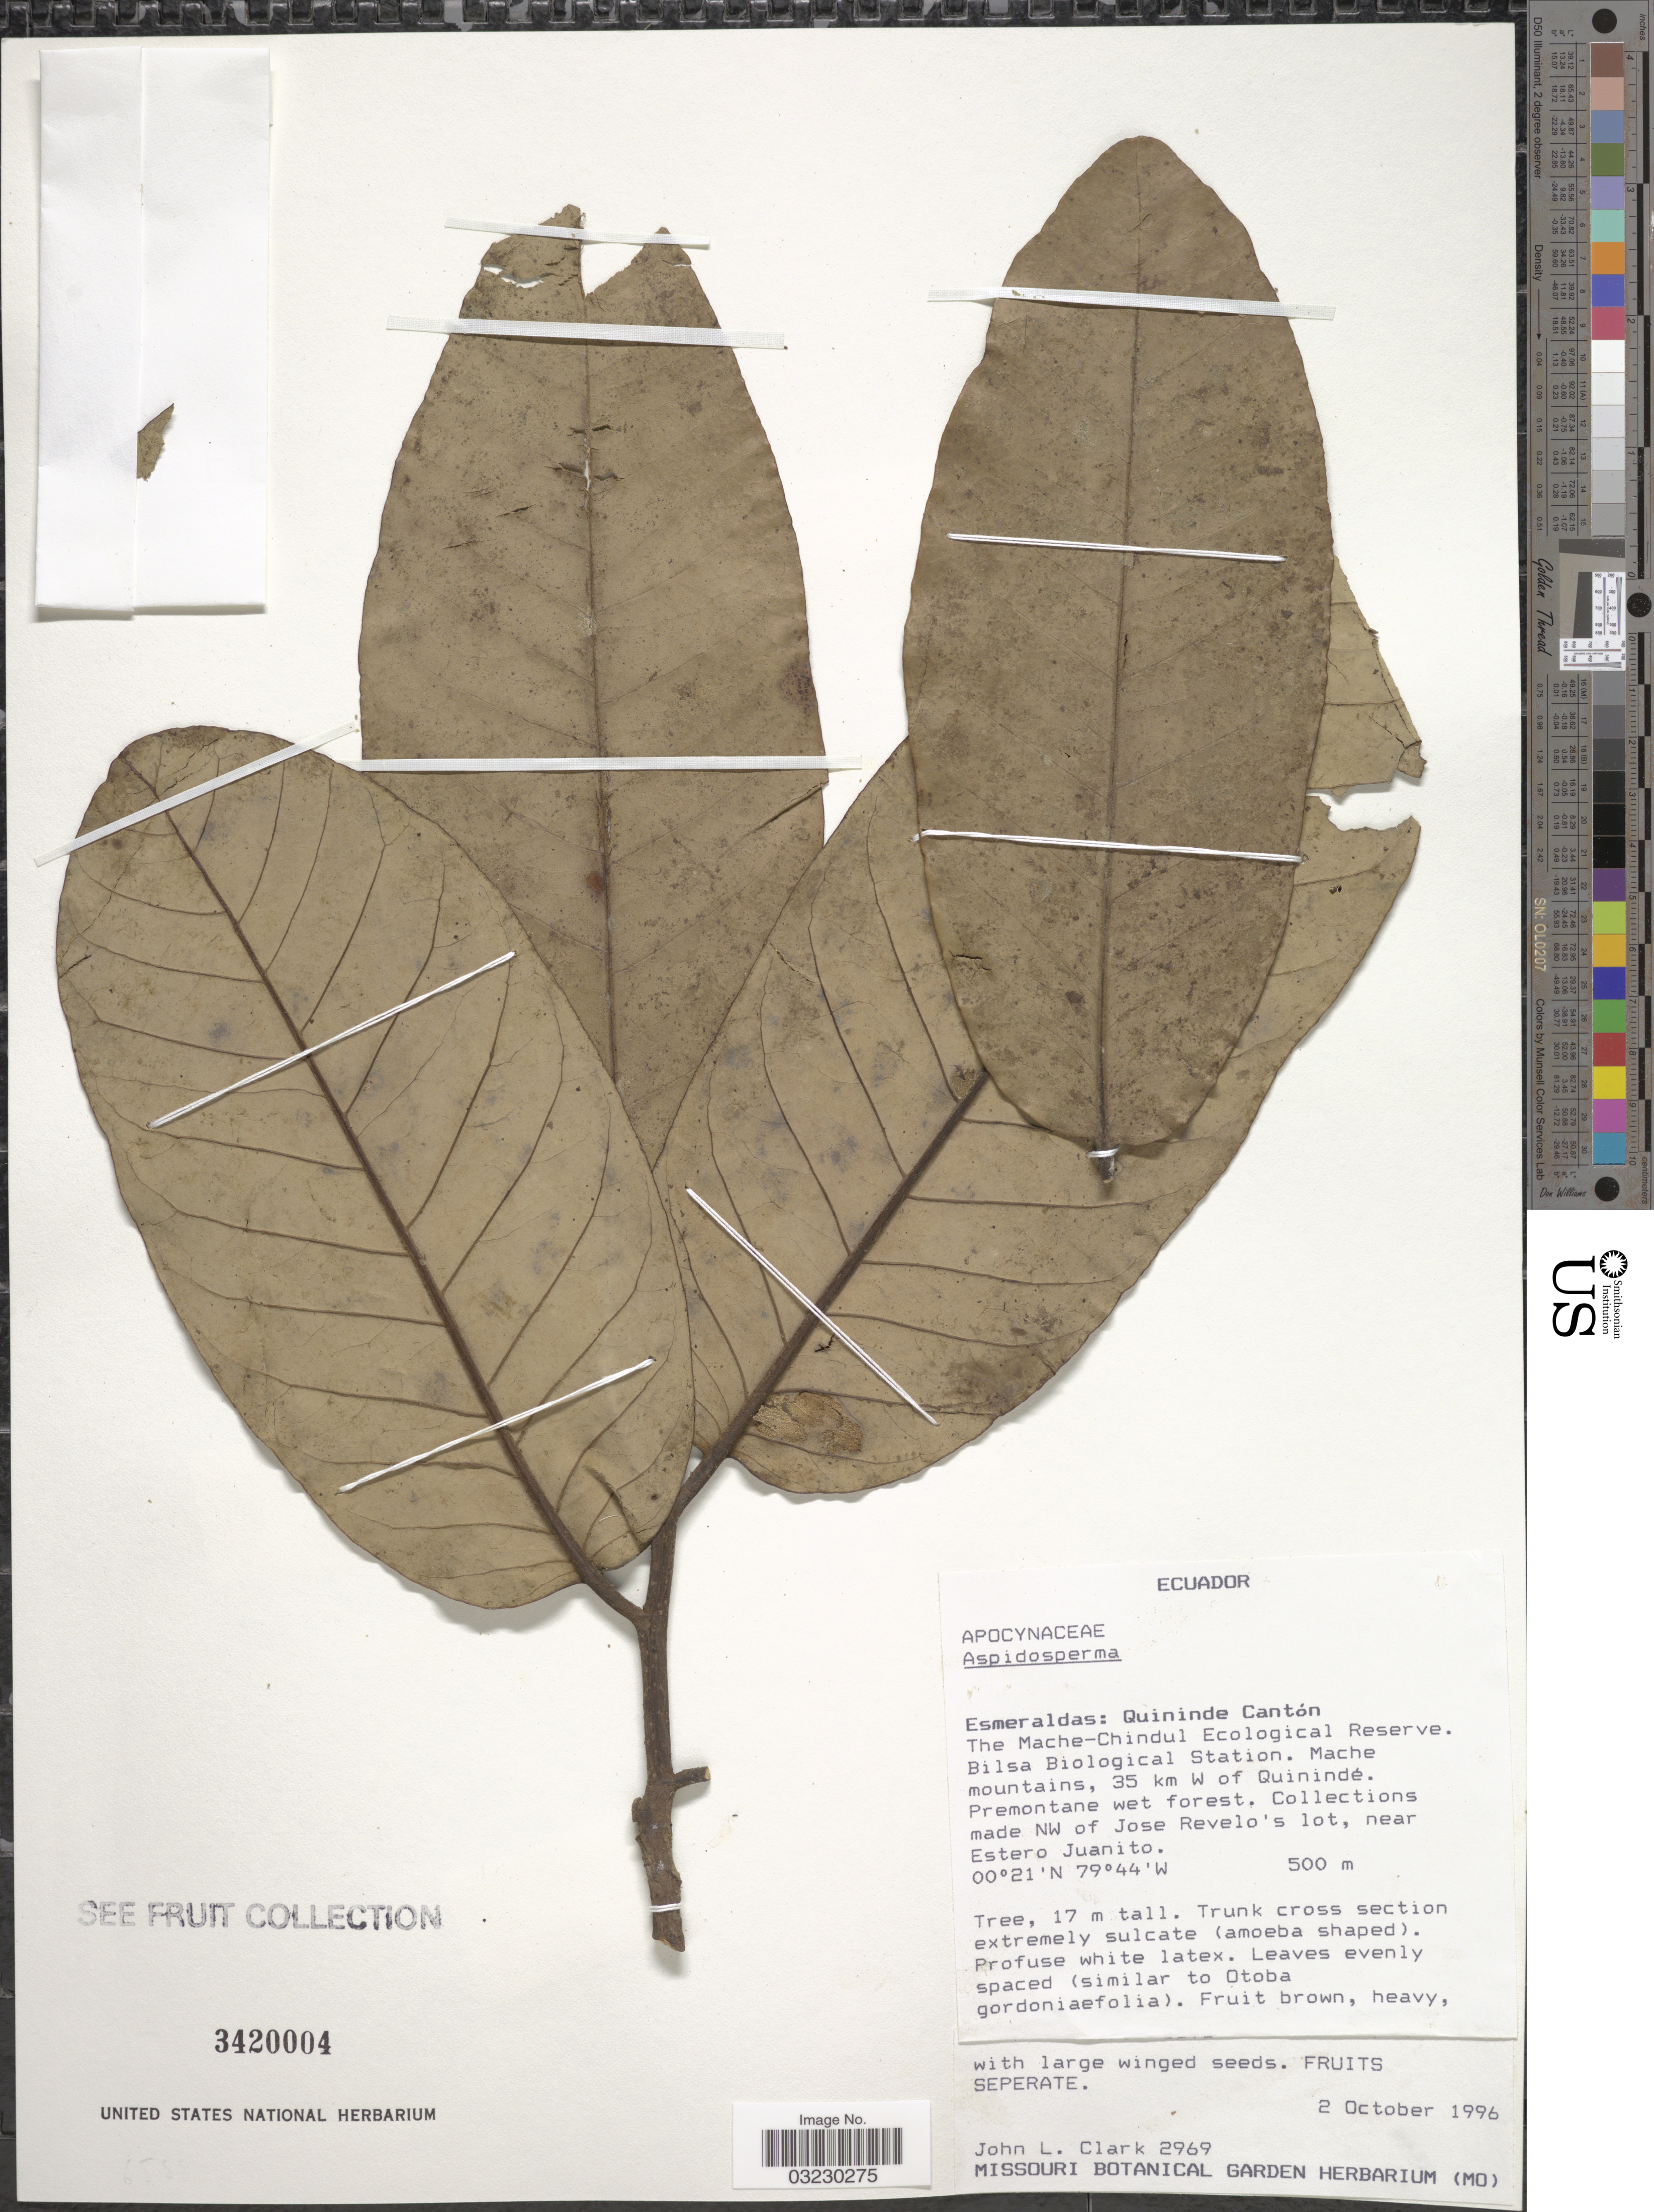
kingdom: Plantae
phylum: Tracheophyta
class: Magnoliopsida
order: Gentianales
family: Apocynaceae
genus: Aspidosperma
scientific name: Aspidosperma sp.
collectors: J. L. Clark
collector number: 2969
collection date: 1996-10-02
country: Ecuador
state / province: Esmeraldas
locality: Quininde Cantón. The Mache-Chindul Ecological Reserve. Bilsa Biological Station. Mache mountains, 35 km W of Quinindé. NW of Jose Revelo's lot, near Estero Juanito.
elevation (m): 500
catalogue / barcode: US 3420004